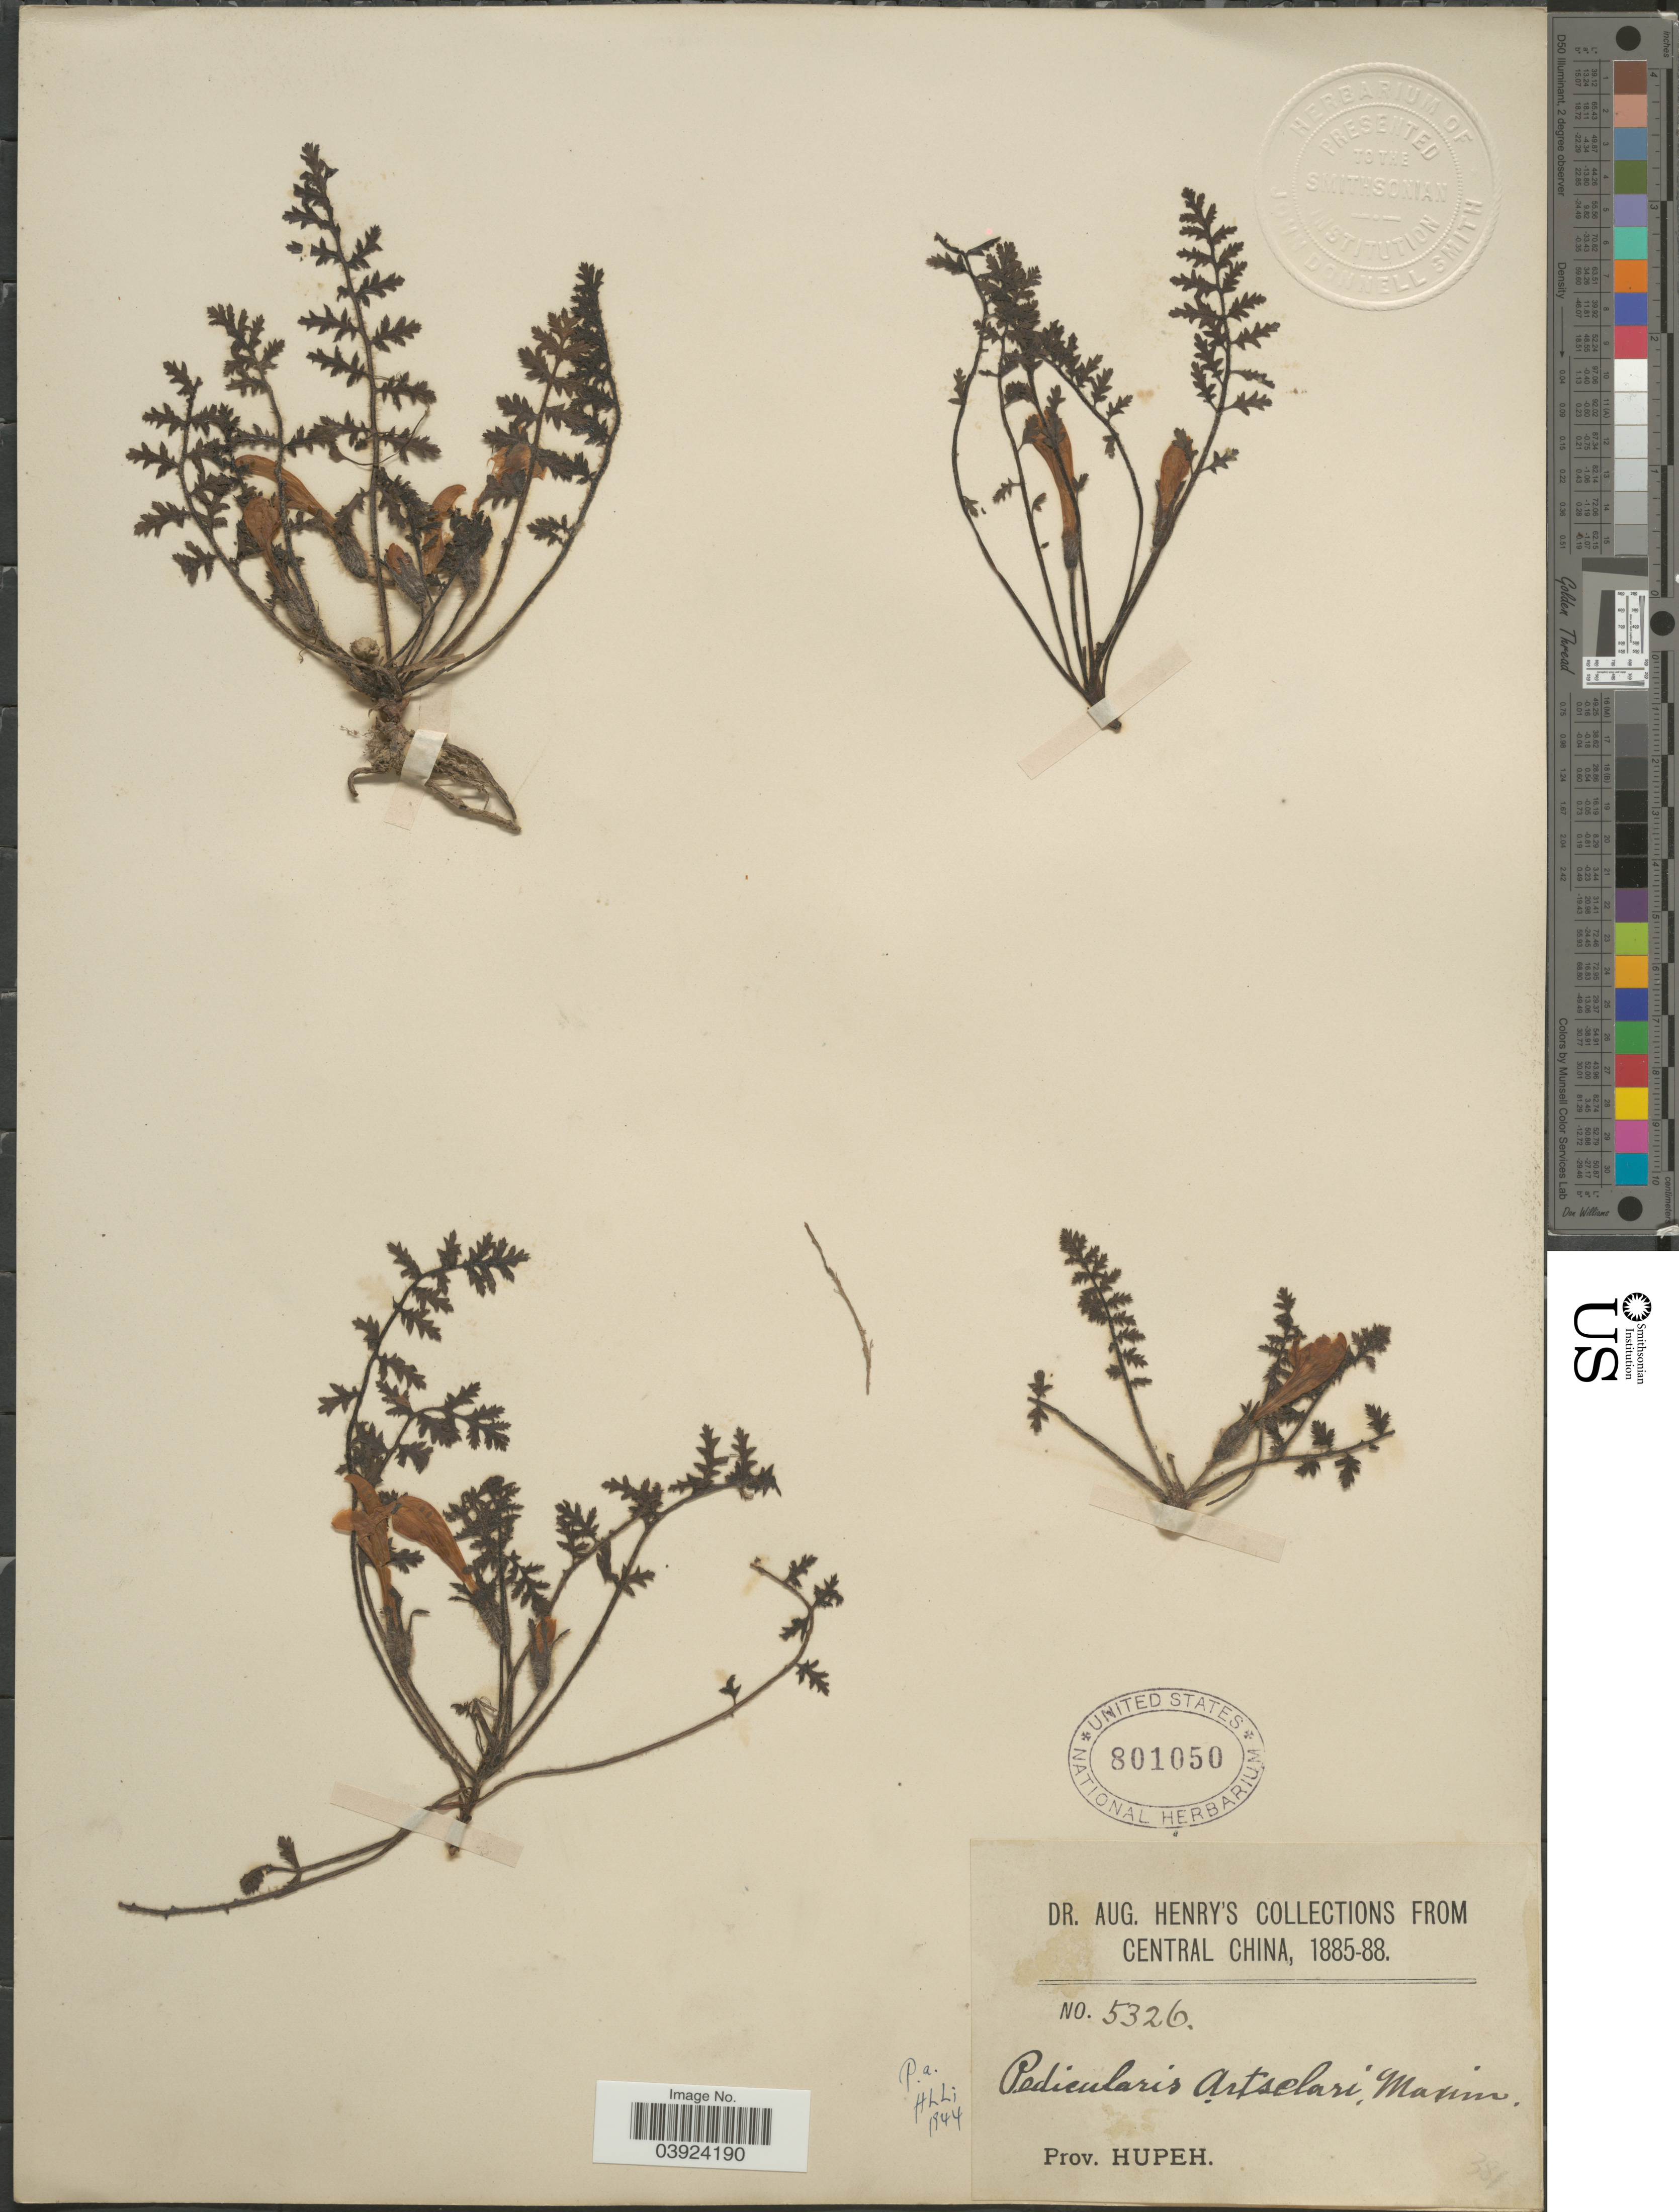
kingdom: Plantae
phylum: Tracheophyta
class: Magnoliopsida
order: Lamiales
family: Orobanchaceae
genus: Pedicularis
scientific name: Pedicularis artselaeri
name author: Maxim.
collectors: A. Henry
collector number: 5326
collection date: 1885/1888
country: China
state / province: Hubei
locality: Central China. Prov. Hupeh.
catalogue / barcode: US 801050